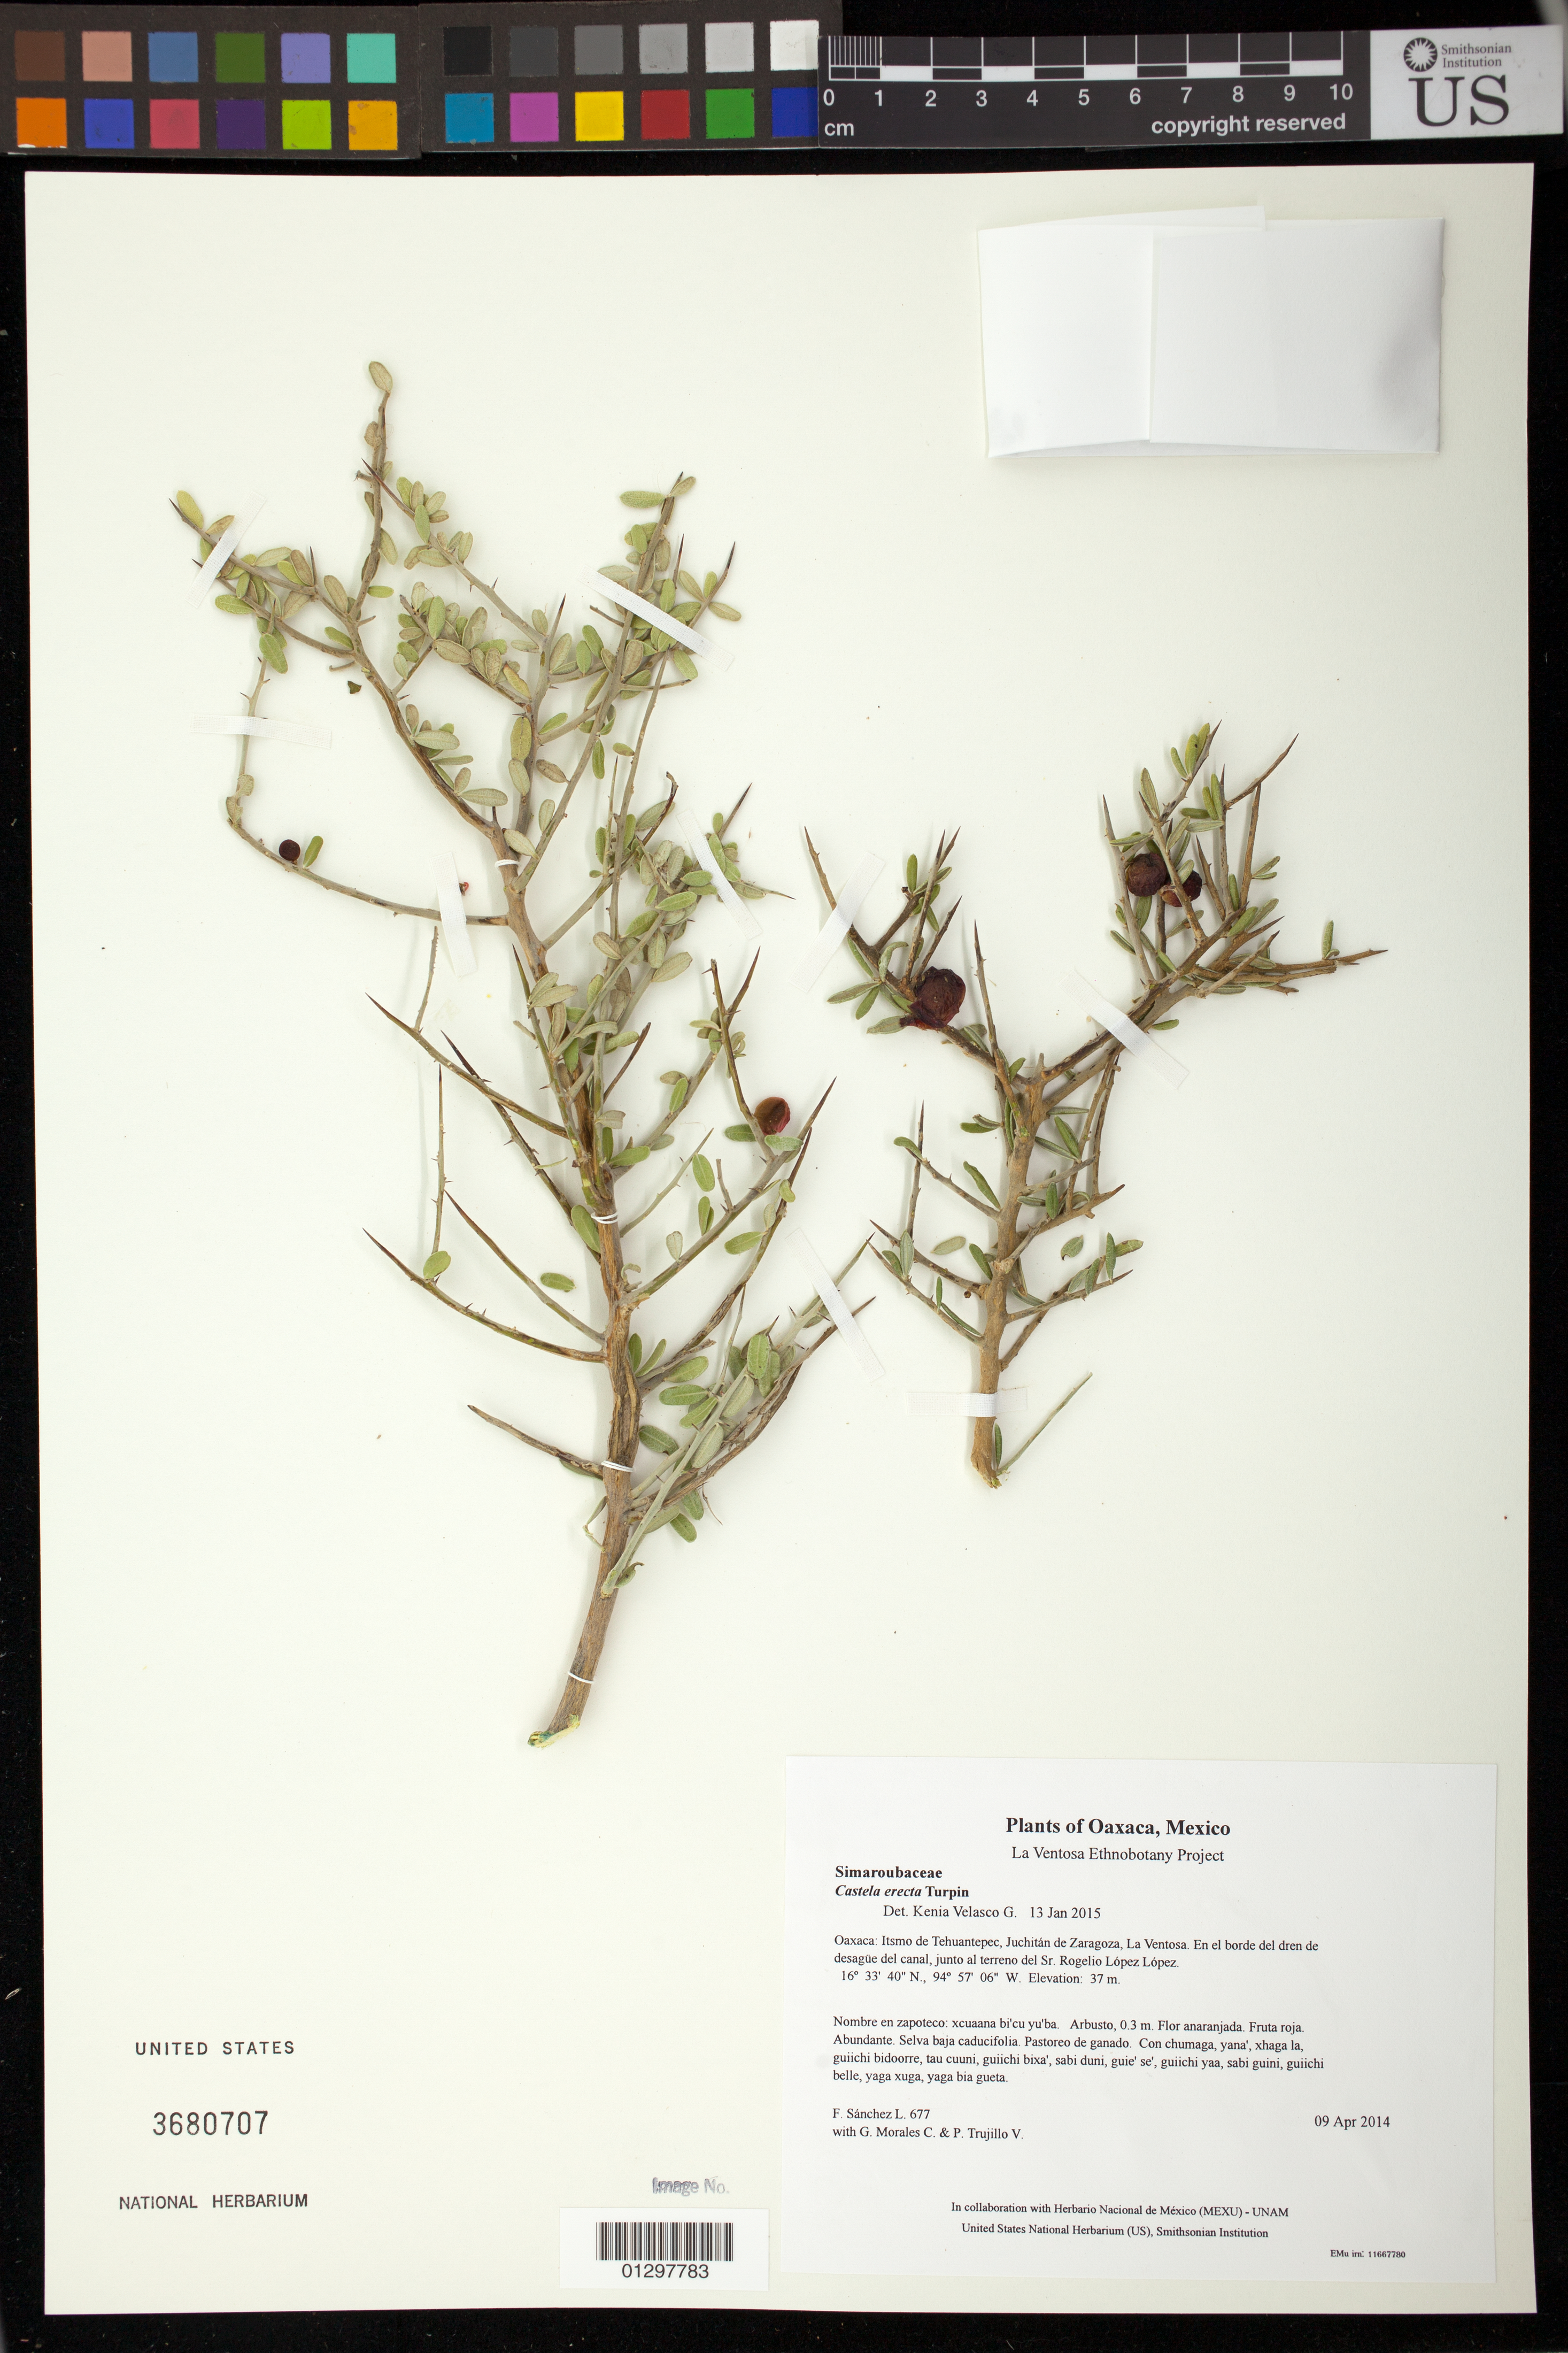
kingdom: Plantae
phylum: Tracheophyta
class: Magnoliopsida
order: Sapindales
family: Simaroubaceae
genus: Castela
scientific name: Castela erecta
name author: Turpin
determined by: Velasco G., Kenia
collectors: F. Sánchez L., G. Morales C. & P. Trujillo V.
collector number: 677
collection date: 2014-04-09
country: Mexico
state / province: Oaxaca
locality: Itsmo de Tehuantepec, Juchitán de Zaragoza, La Ventosa. En el borde del dren de desagüe del canal, junto al terreno del Sr. Rogelio López López.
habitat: Selva baja caducifolia. Pastoreo de ganado.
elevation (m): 37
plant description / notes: JEBOT, MEXU, SERO, US; Yaga bandaga. 0.3 m. Guie' biguitu. Cuaananaxhi naxiña'. Stale.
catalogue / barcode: US 3680707